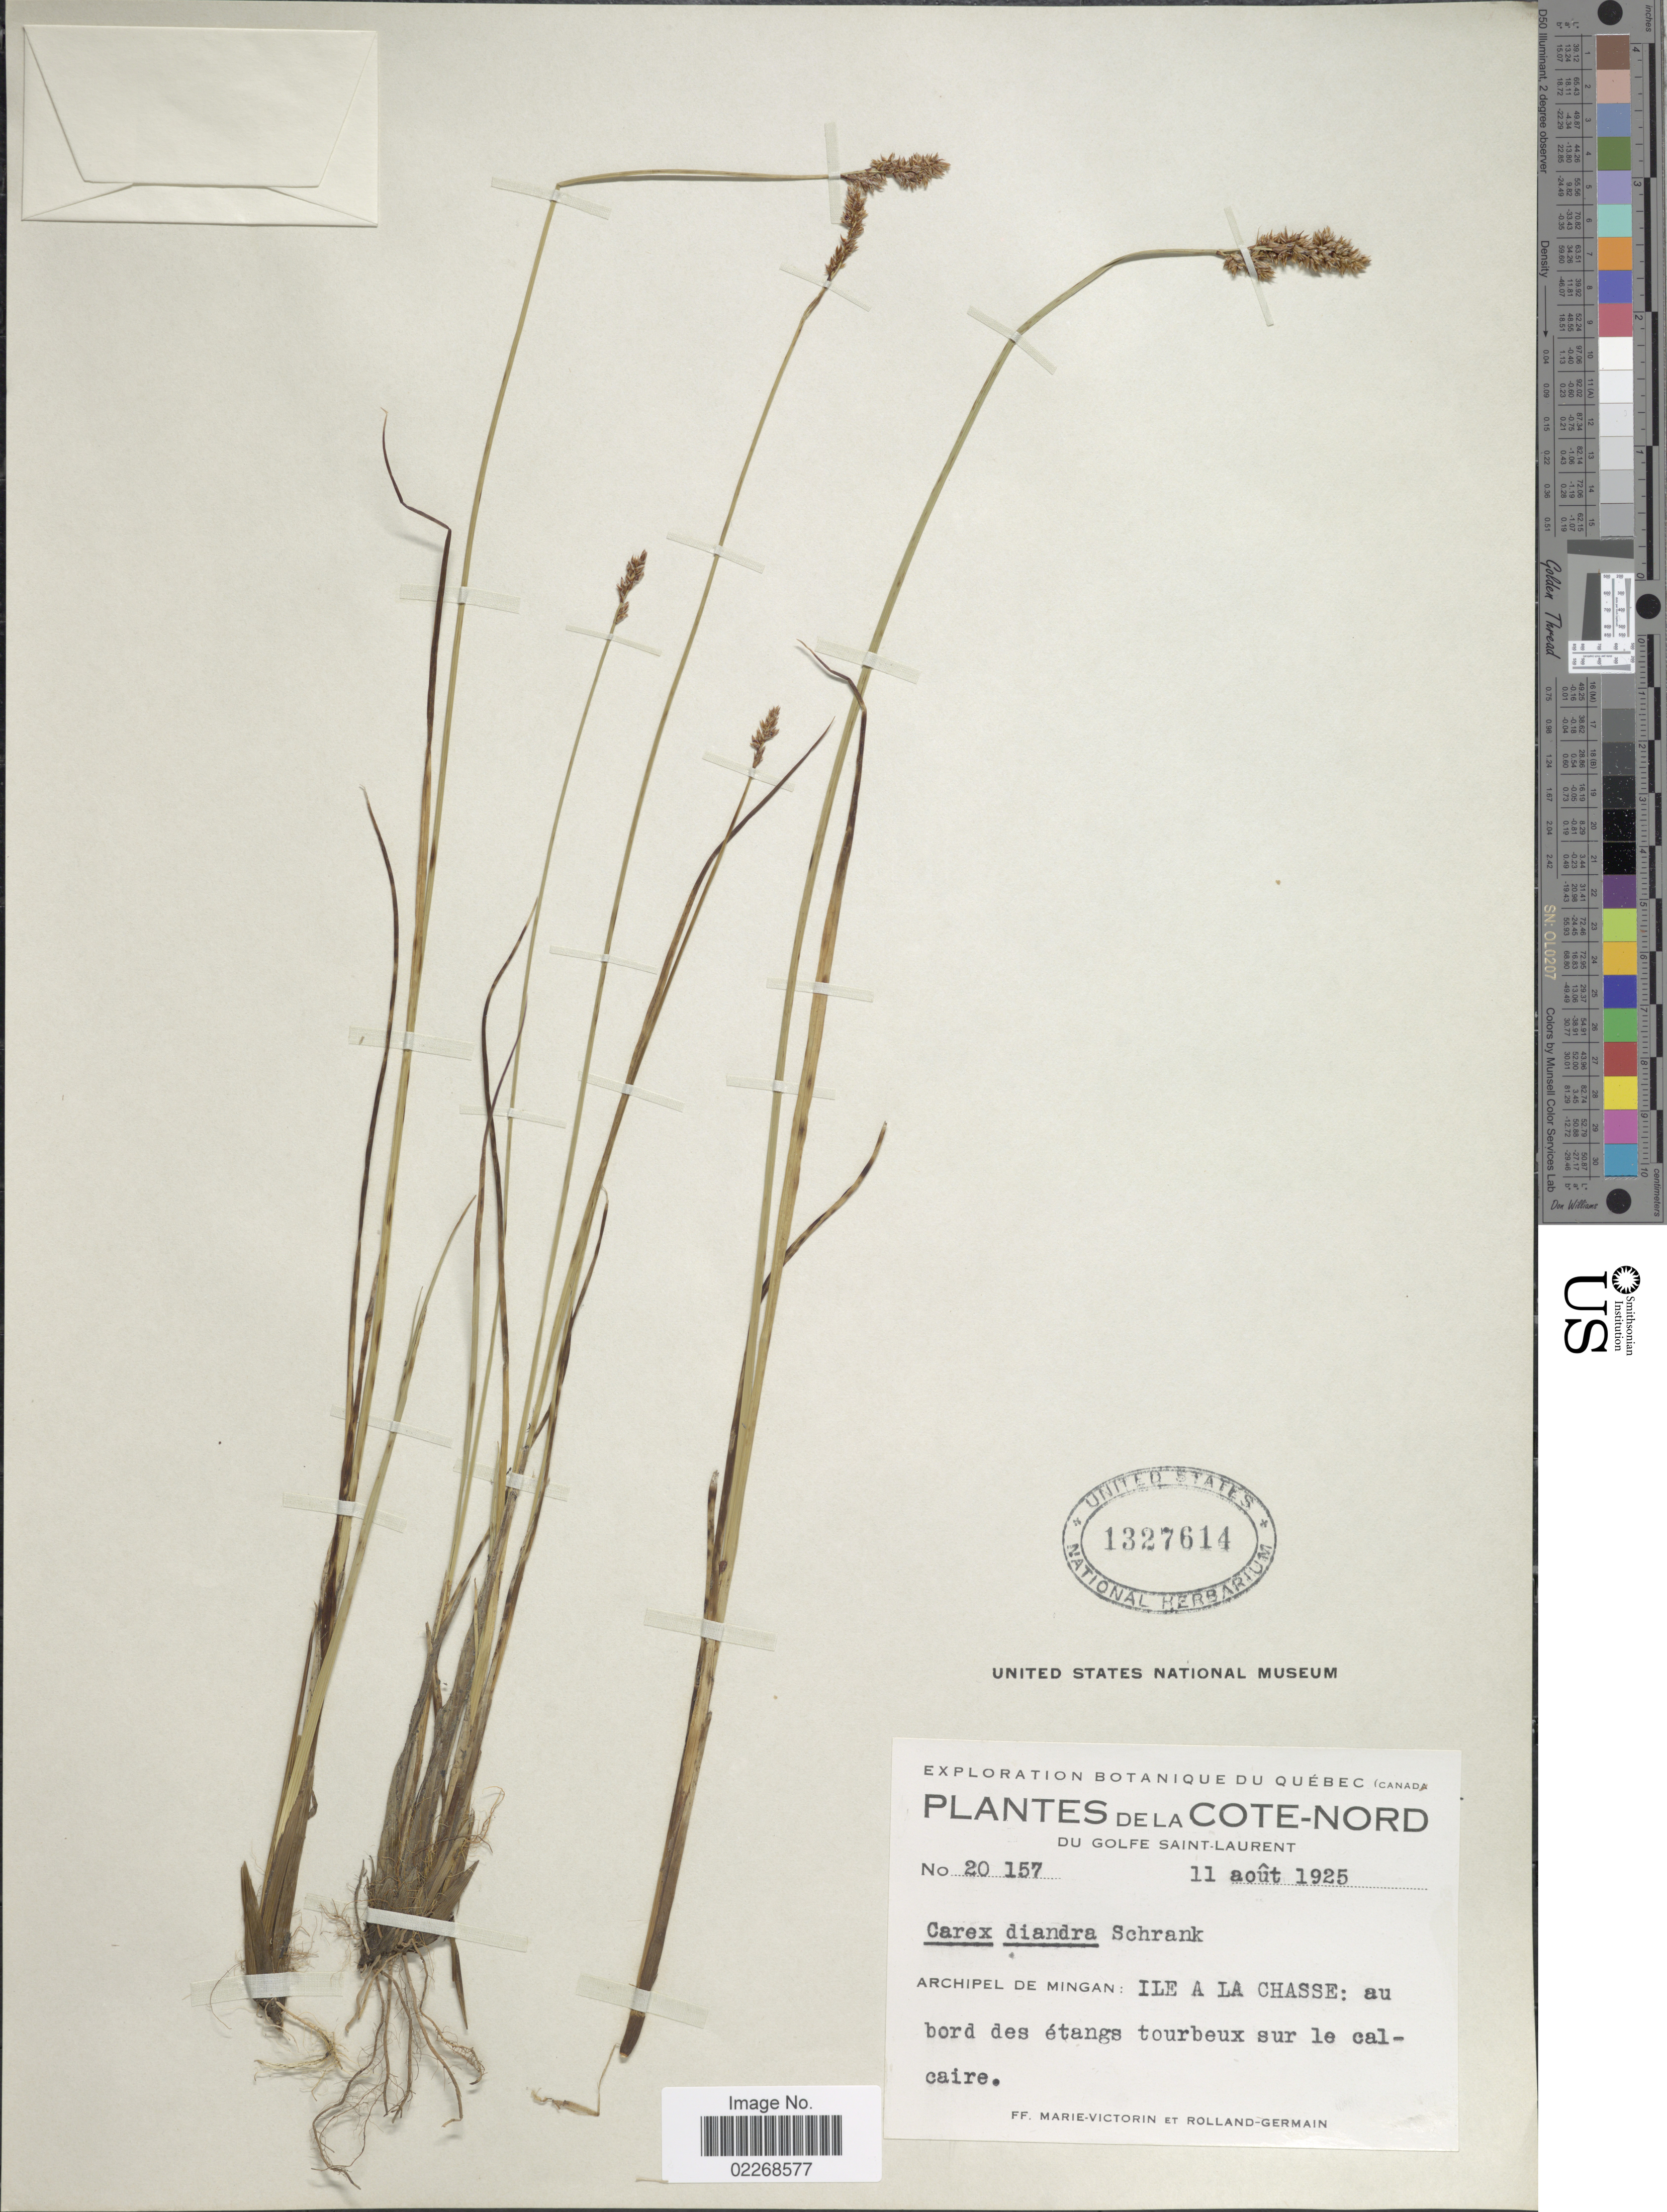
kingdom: Plantae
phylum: Tracheophyta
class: Liliopsida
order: Poales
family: Cyperaceae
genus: Carex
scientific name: Carex diandra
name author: Schrank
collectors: F. Marie-Victorin & Rolland-Germain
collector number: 20157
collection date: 1925-08-11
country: Canada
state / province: Quebec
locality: Botanique Du Quebec, Du Golfe Saint-Laurent, Archipel de Mingan, Ile a La Chasse: au bord des etangs tourbeux sur le calcaire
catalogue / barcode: US 1327614